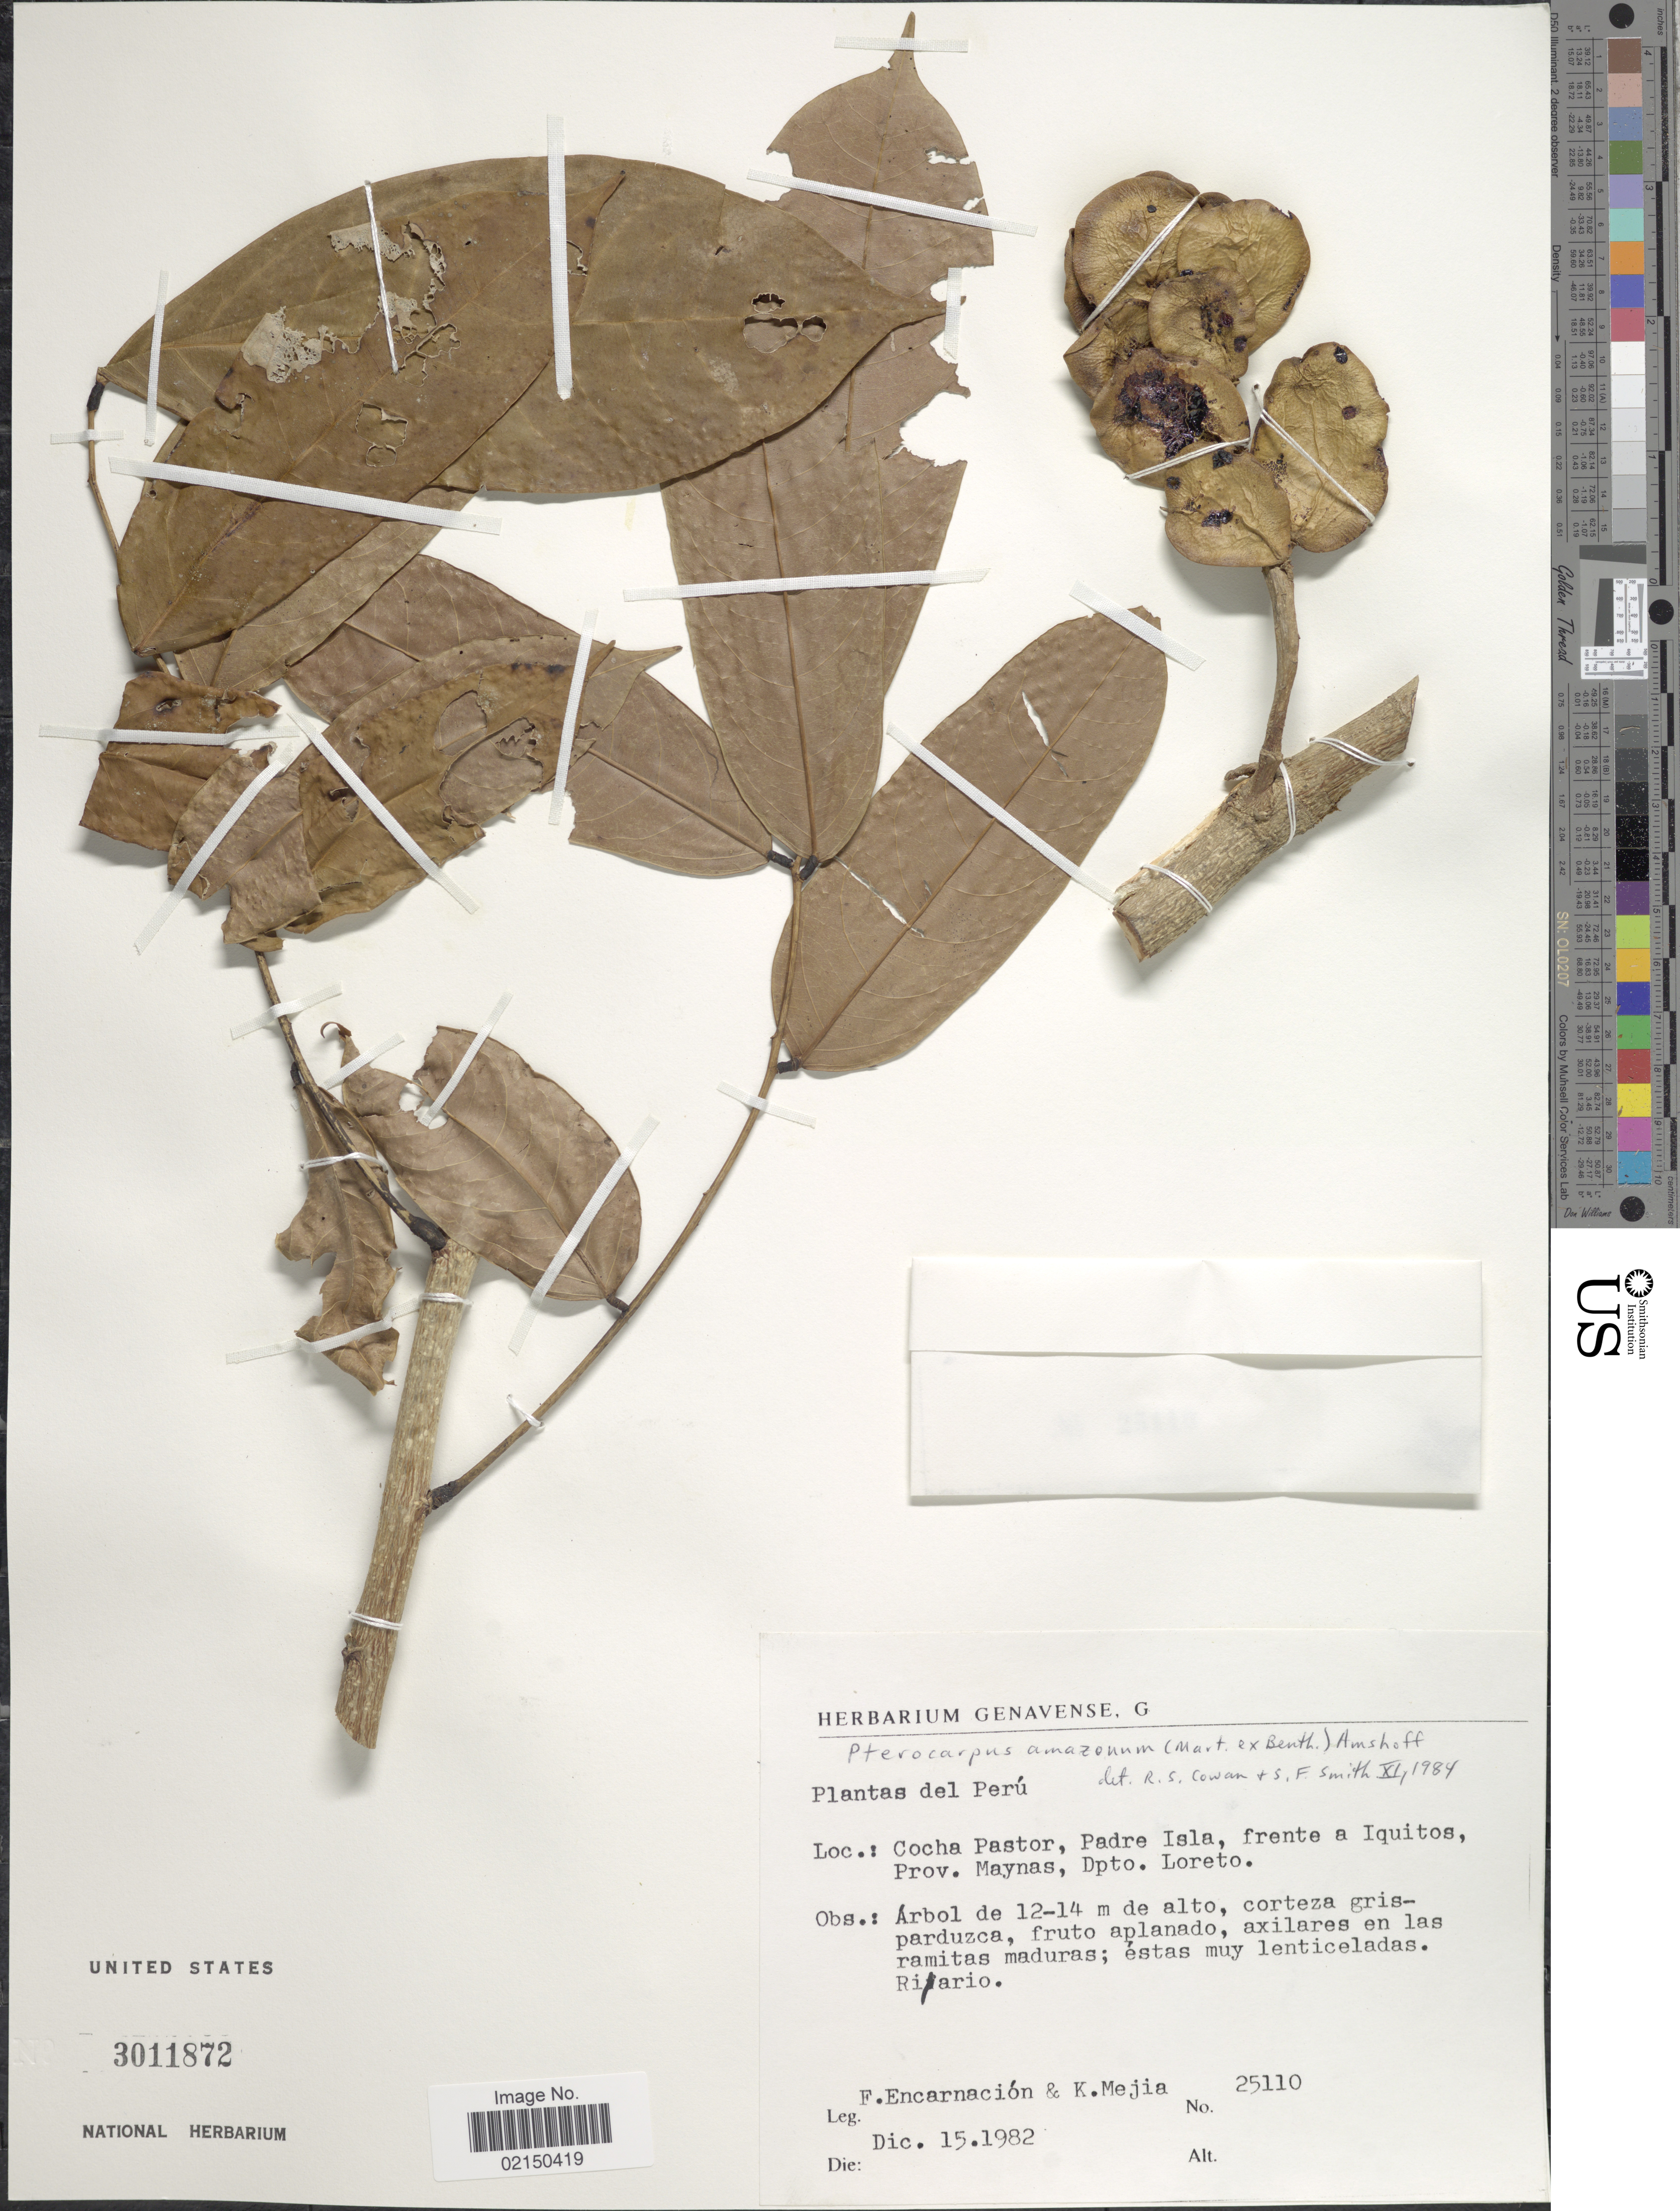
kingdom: Plantae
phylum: Tracheophyta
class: Magnoliopsida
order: Fabales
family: Fabaceae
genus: Pterocarpus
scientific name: Pterocarpus amazonum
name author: (Benth.) Amshoff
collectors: F. Encarnación & K. Mejia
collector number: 25110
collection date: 1982-12-15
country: Peru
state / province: Loreto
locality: Cocha Pastor, Padre Isla, frente a Iquitos, Prov. Maynas.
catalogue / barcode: US 3011872